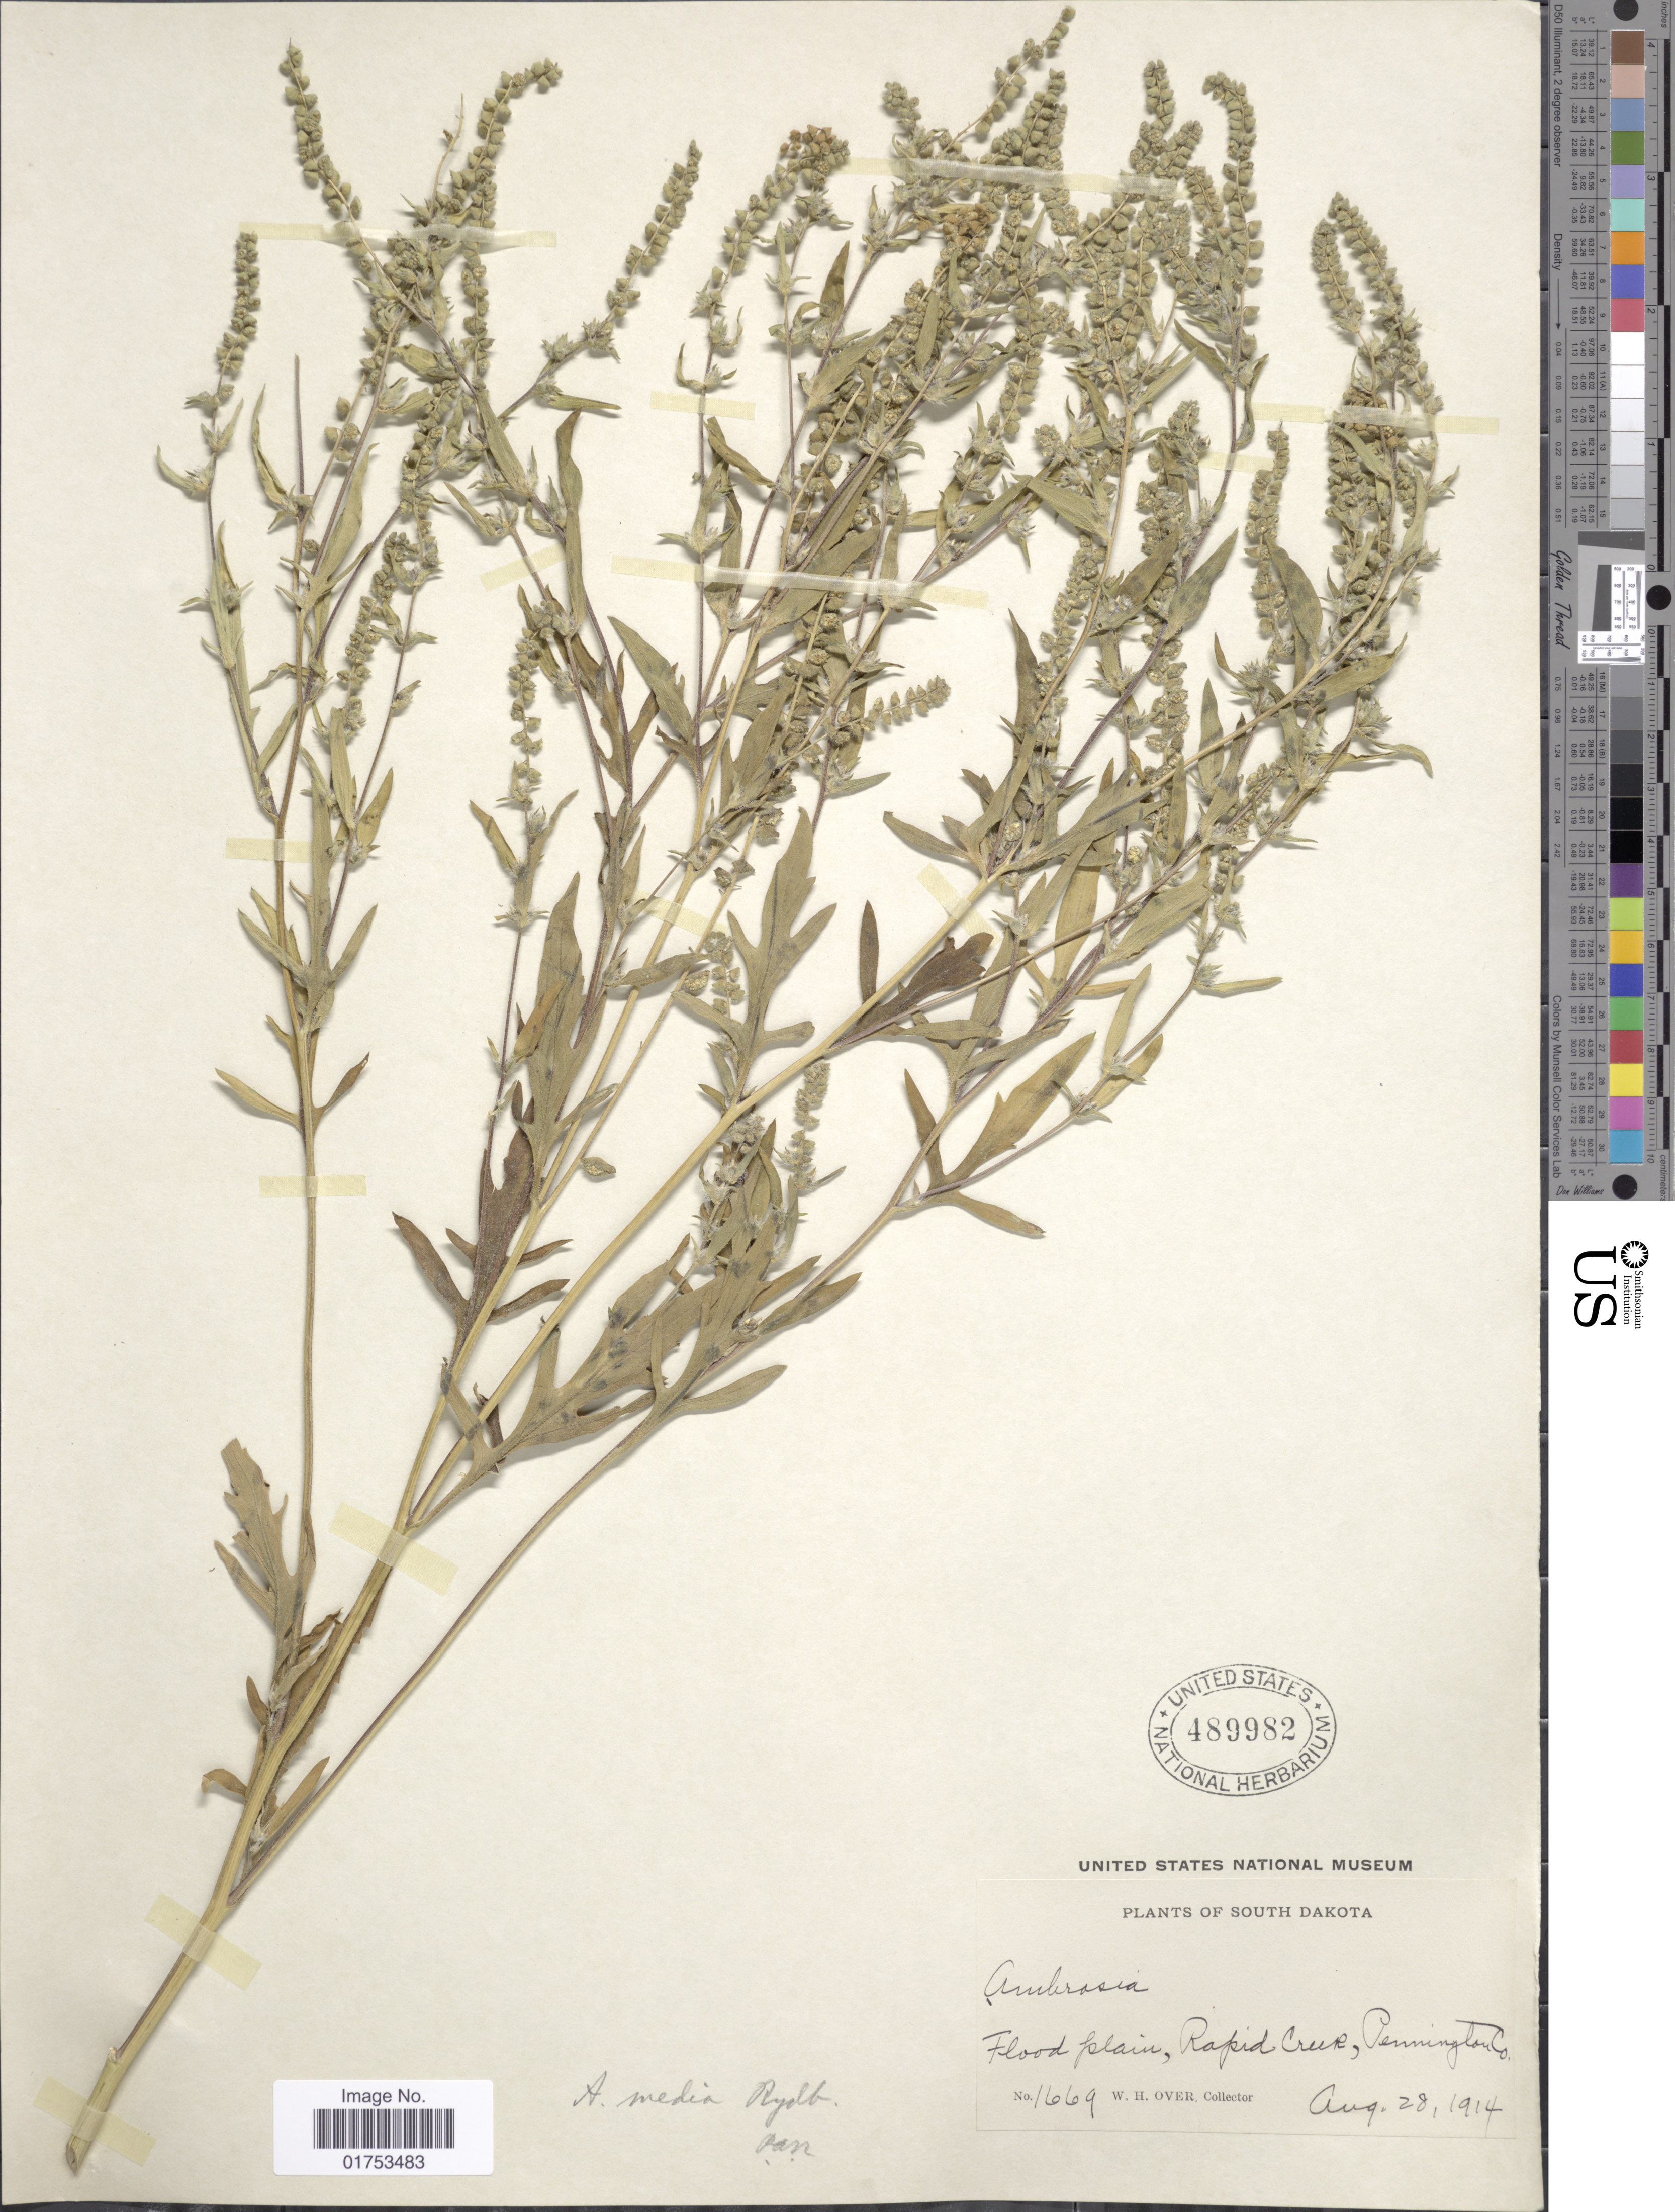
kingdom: Plantae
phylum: Tracheophyta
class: Magnoliopsida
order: Asterales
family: Asteraceae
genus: Ambrosia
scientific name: Ambrosia media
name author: Rydb.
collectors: W. Over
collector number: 1669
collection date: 1914-08-28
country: United States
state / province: South Dakota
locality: Flood plain, Rapid Creek, Pennington Co.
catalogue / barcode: US 489982